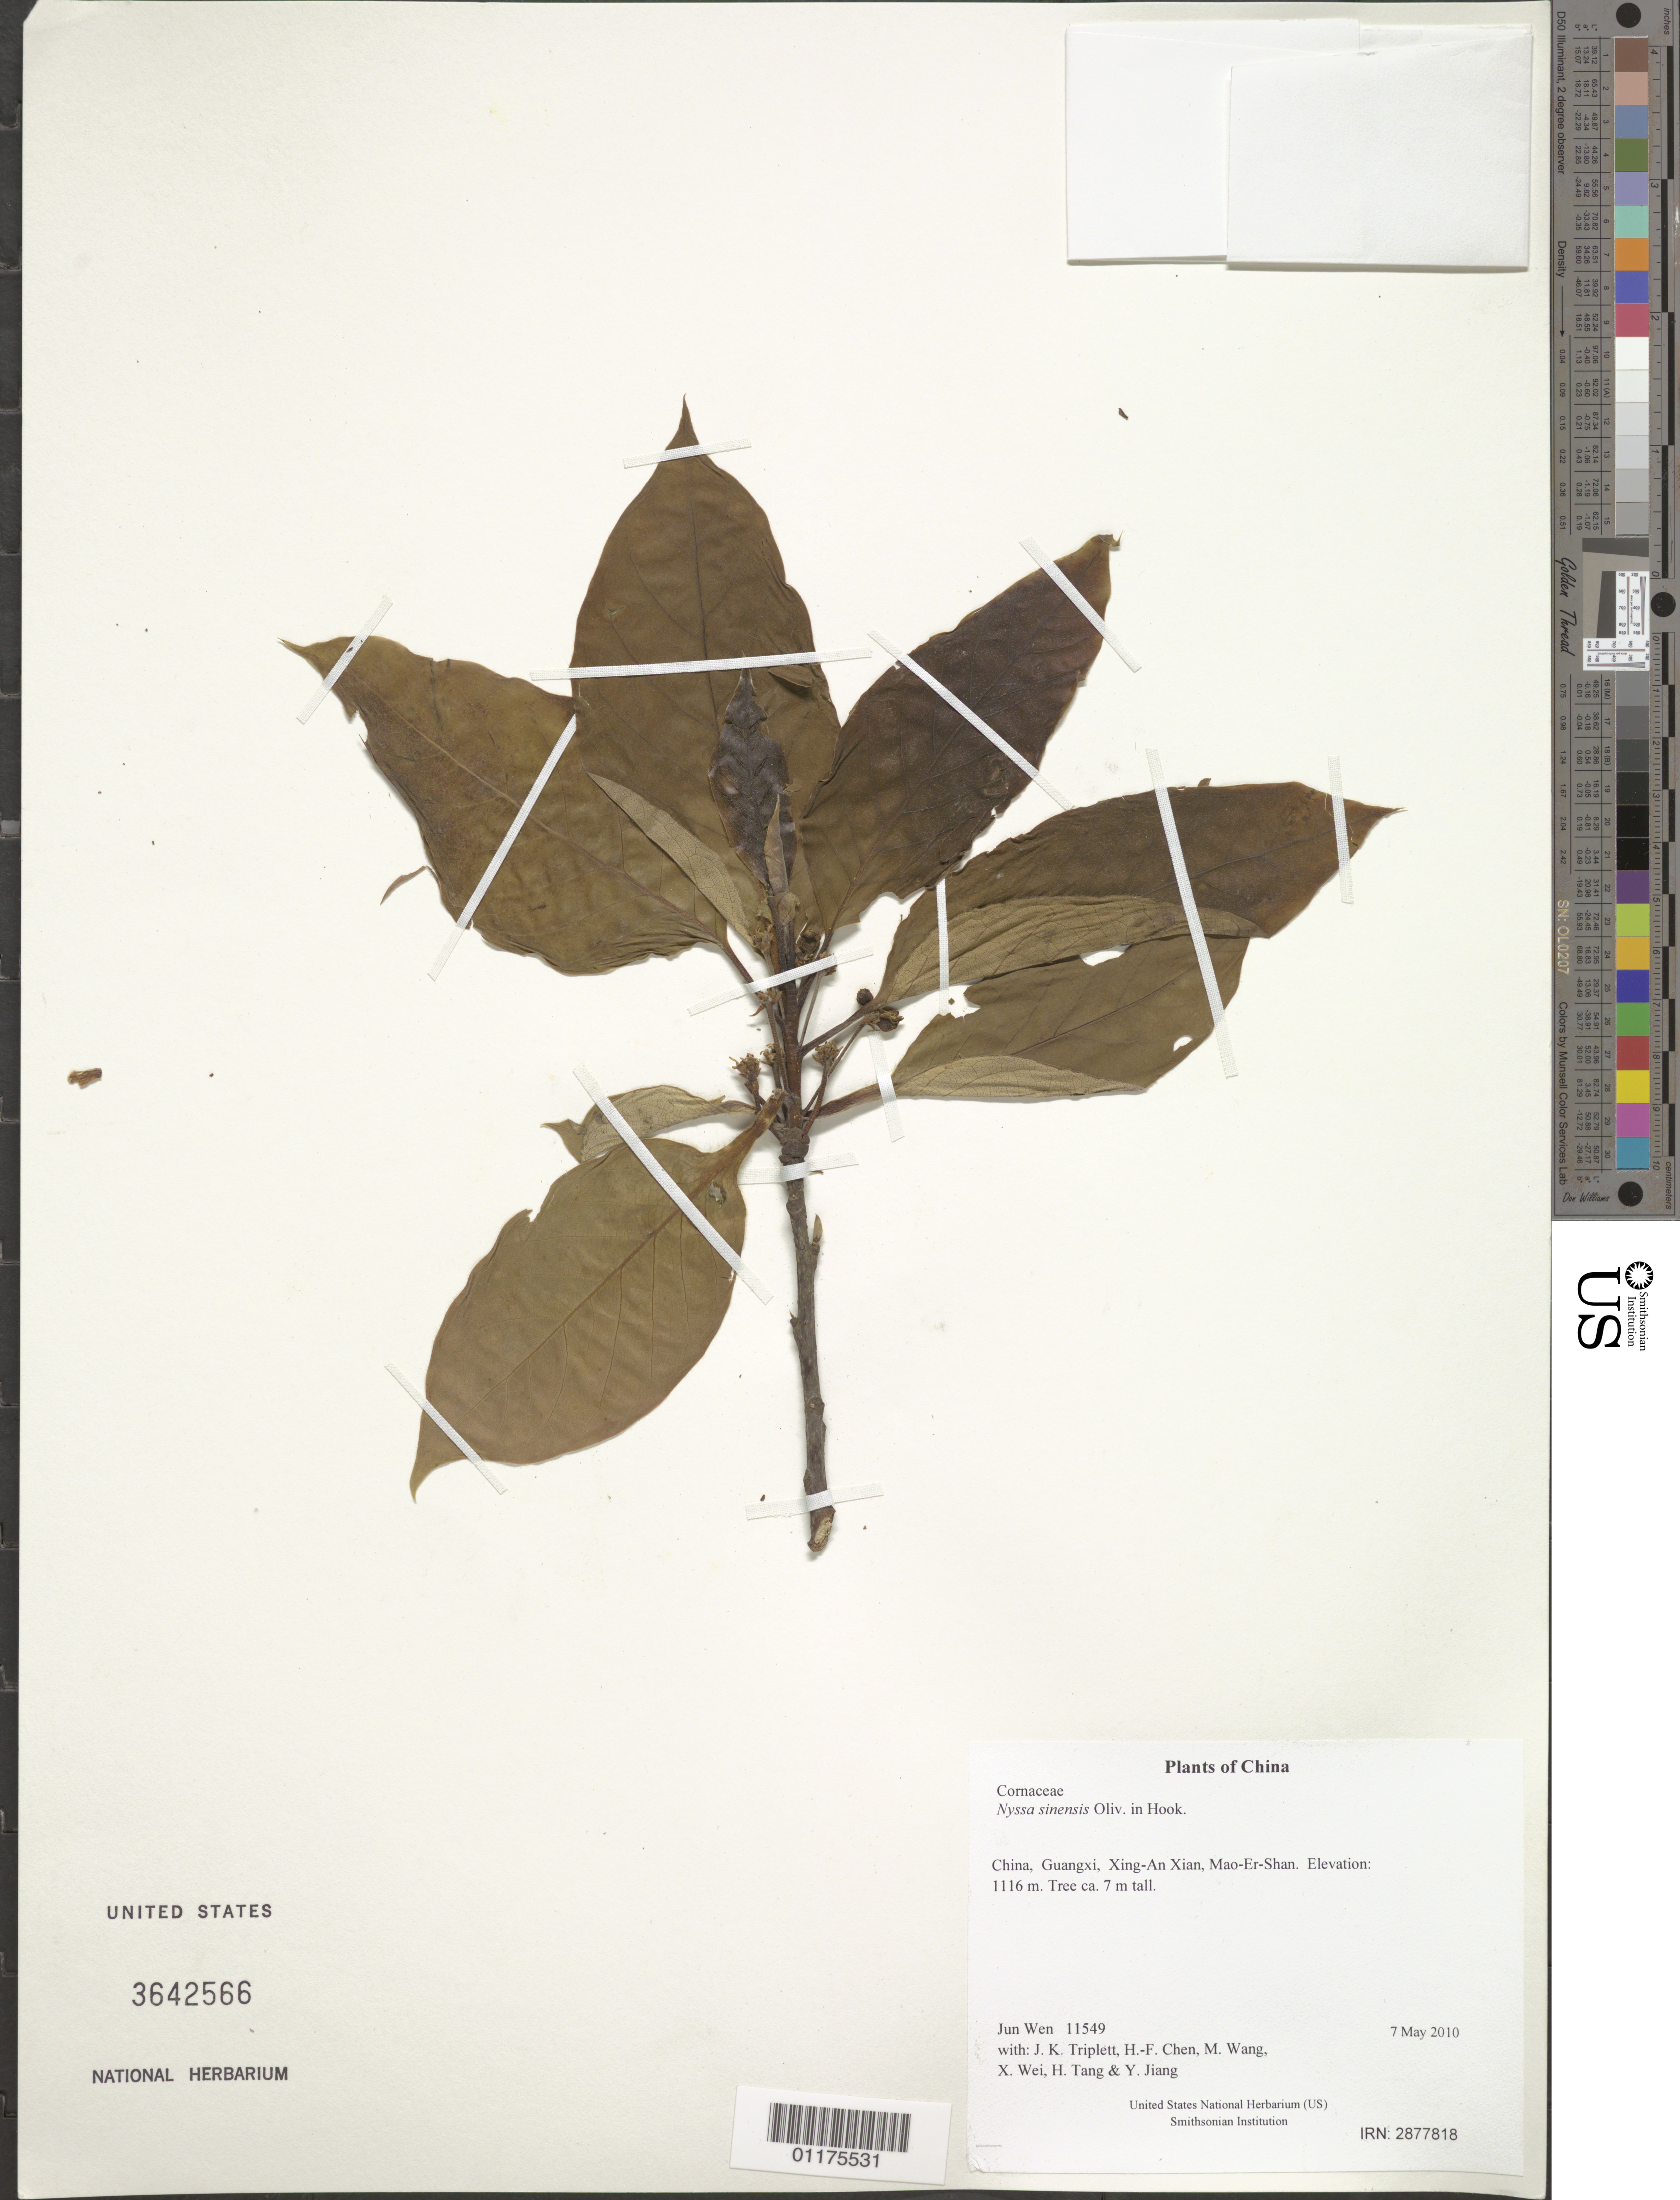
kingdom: Plantae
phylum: Tracheophyta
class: Magnoliopsida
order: Cornales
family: Nyssaceae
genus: Nyssa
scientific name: Nyssa sinensis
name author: Oliv. in Hook.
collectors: J. Wen, J. K. Triplett, H.-F. Chen, M. Wang, X. Wei, H. Tang & Y. Jiang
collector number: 11549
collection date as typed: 7 May 2010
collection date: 2010-05-07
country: China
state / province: Guangxi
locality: Xing-An Xian, Mao-Er-Shan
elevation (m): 1116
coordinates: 25 52.881 N, 110 29.429 E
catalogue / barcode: US 3642566